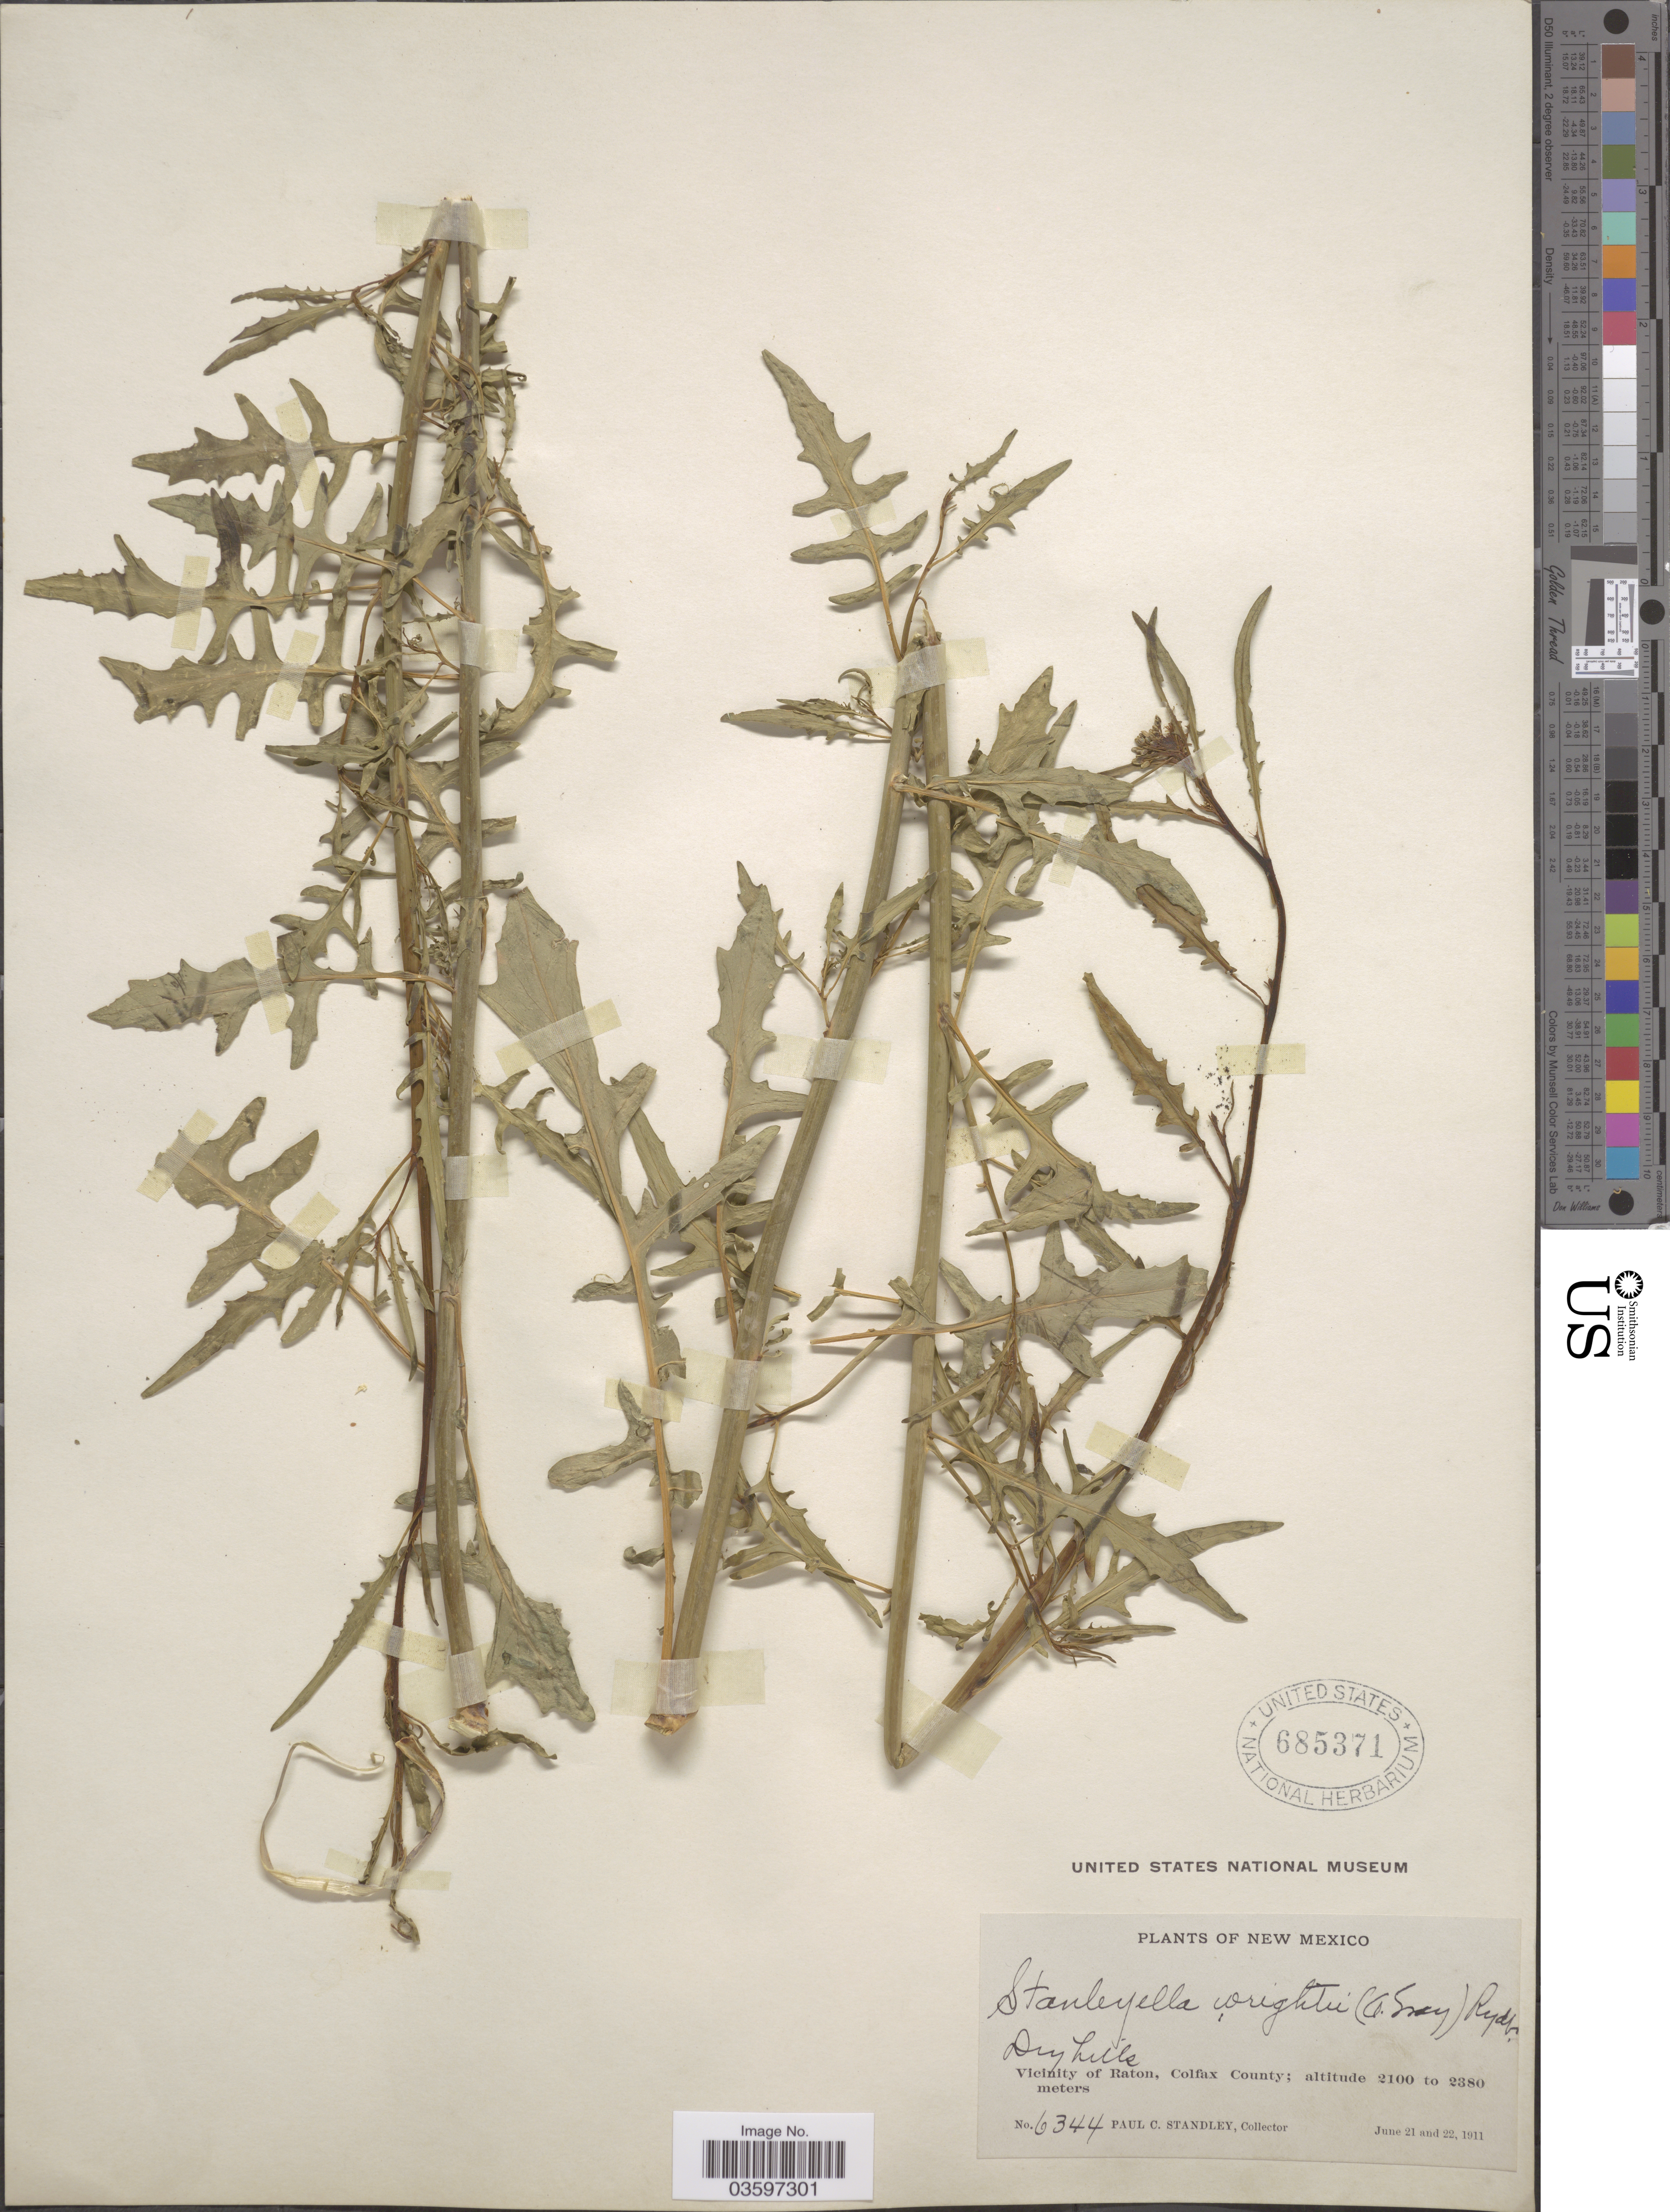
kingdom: Plantae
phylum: Tracheophyta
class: Magnoliopsida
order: Brassicales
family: Brassicaceae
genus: Stanleyella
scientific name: Stanleyella wrightii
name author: Rydb.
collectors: P. C. Standley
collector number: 6344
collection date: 1911-06-21/1911-06-22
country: United States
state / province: New Mexico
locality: Vicinity of Raton, Colfax County.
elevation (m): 2100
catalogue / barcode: US 685371